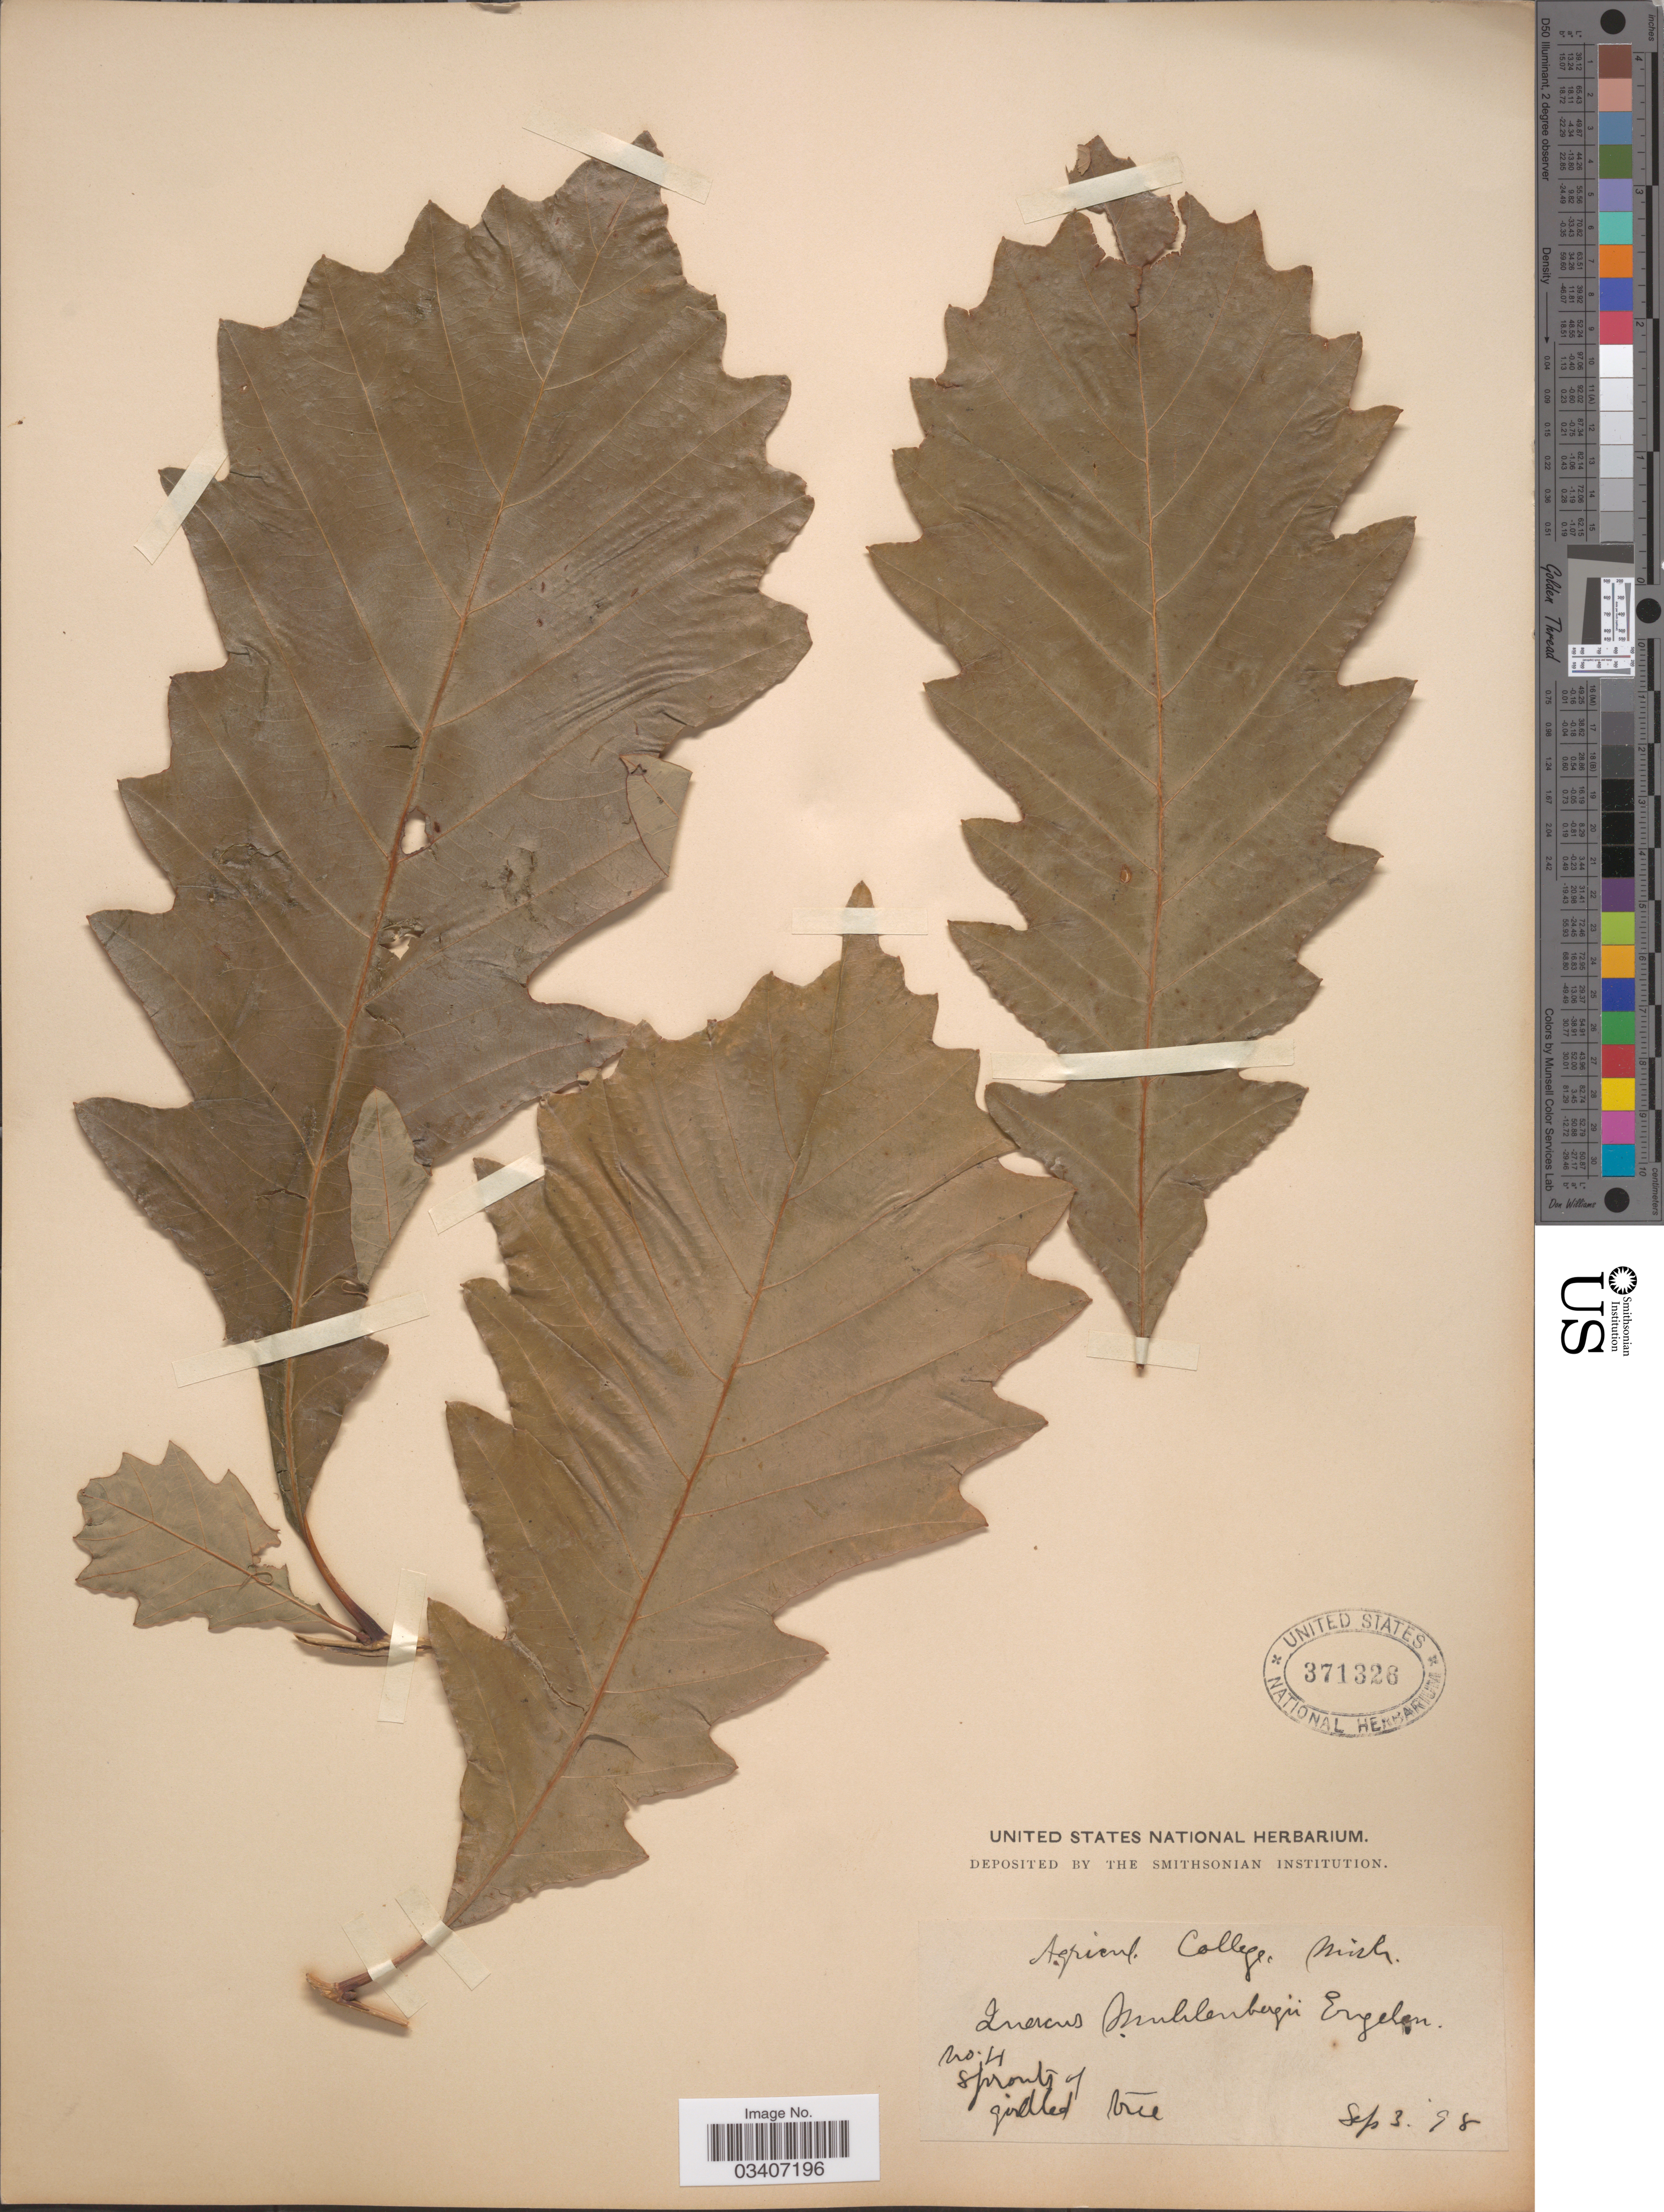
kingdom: Plantae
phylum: Tracheophyta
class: Magnoliopsida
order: Fagales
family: Fagaceae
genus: Quercus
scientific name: Quercus muehlenbergii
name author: Engelm.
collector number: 4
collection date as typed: Transcribed d/m/y: 3/9/98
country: United States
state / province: Michigan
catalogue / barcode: US 371326